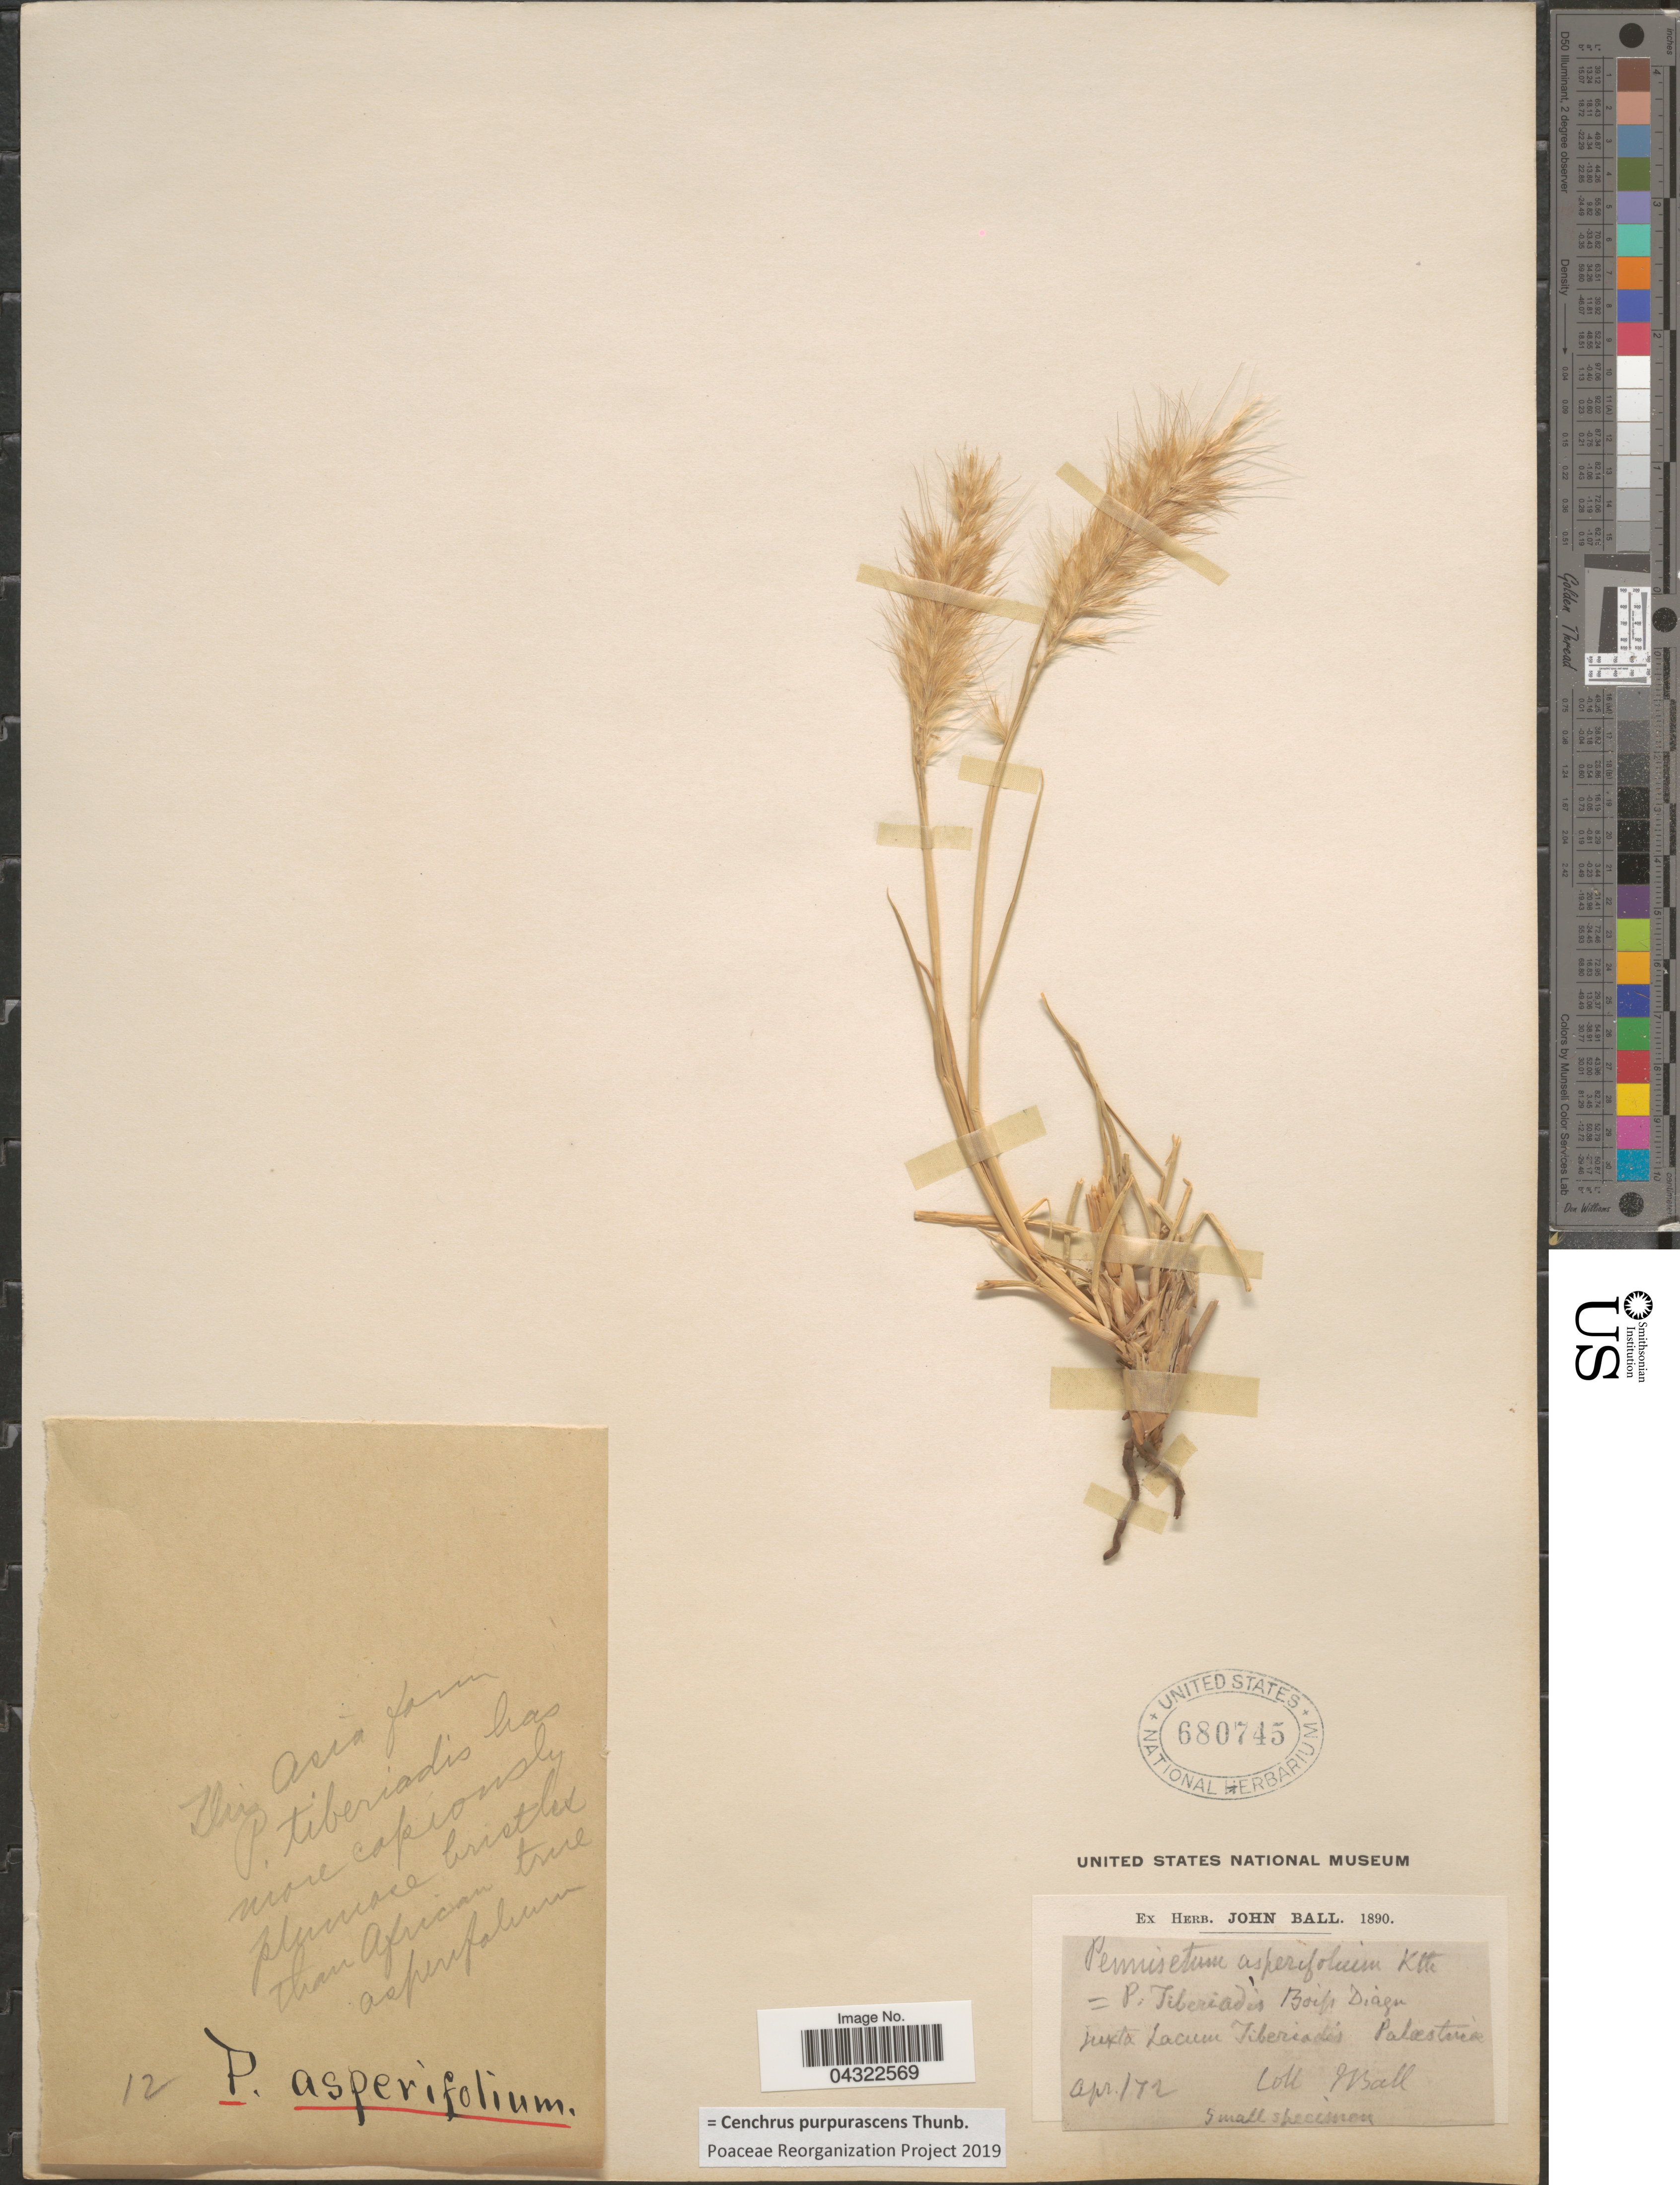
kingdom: Plantae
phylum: Tracheophyta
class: Liliopsida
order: Poales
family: Poaceae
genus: Cenchrus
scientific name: Cenchrus purpurascens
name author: Thunb.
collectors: J. Ball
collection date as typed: Transcribed d/m/y: /4/72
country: Israel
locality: Juxta Lacum Tiberiactis Palaestina.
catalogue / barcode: US 680745